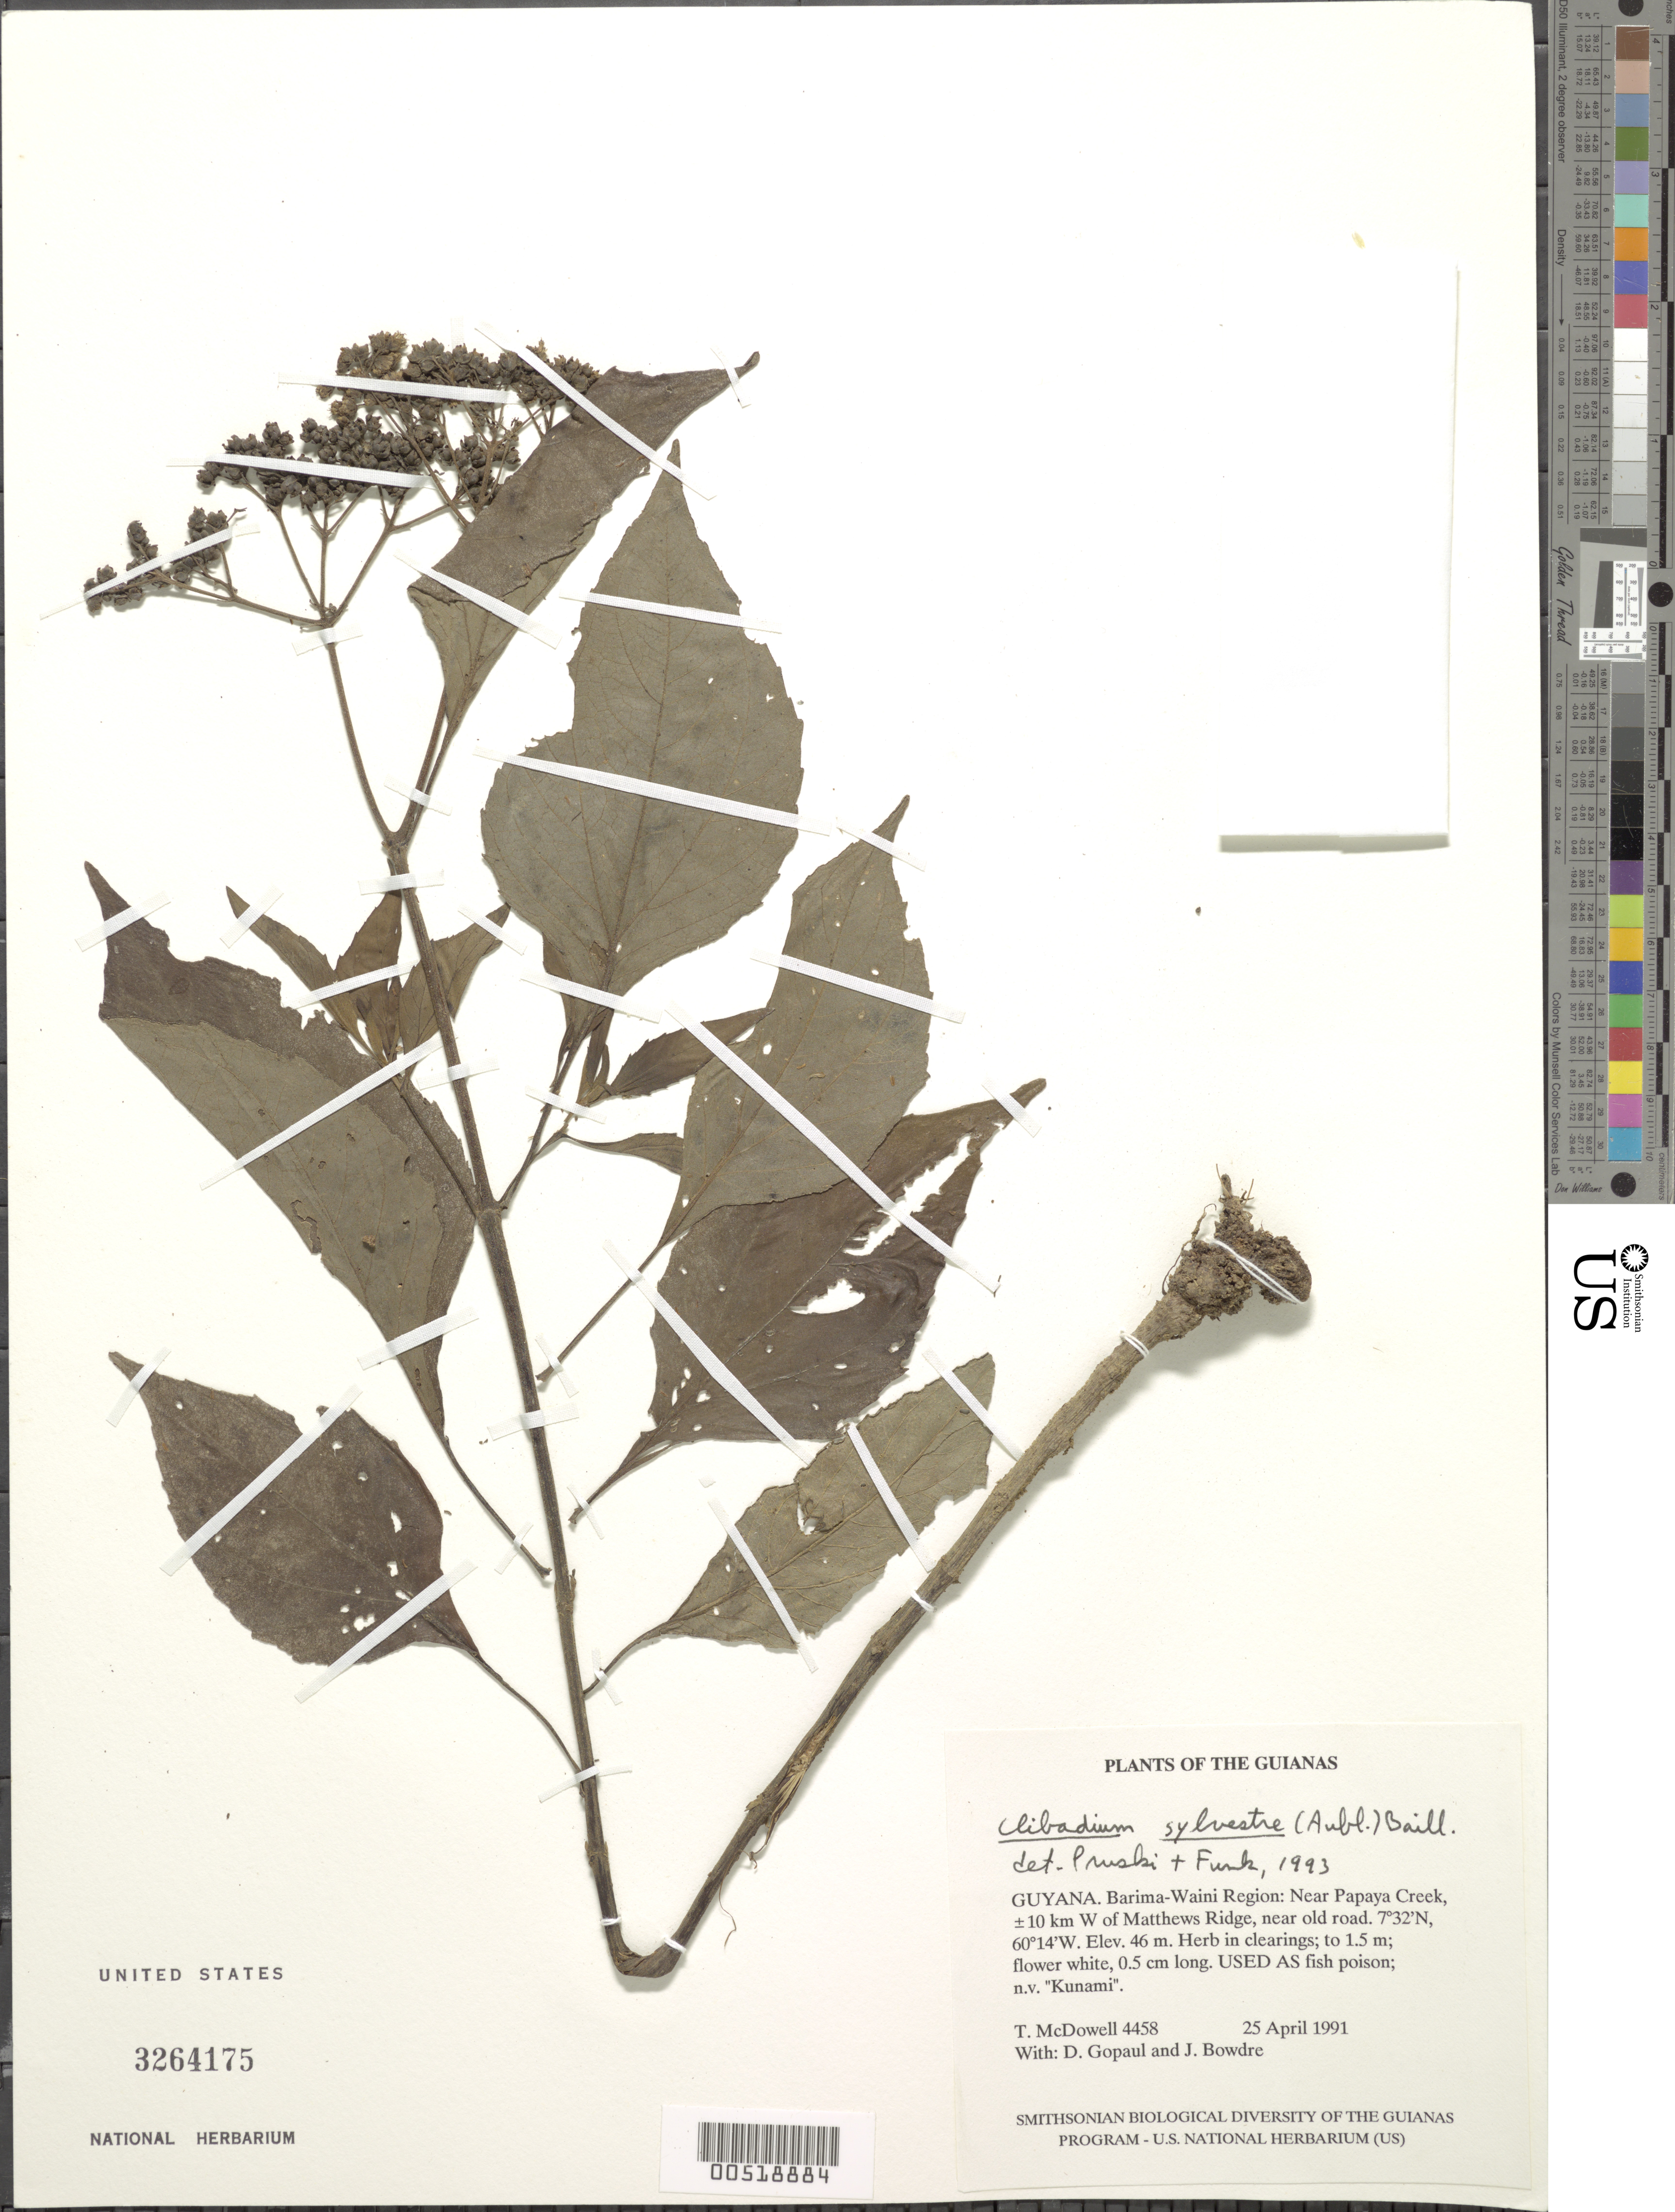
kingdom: Plantae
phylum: Tracheophyta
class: Magnoliopsida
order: Asterales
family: Asteraceae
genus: Clibadium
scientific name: Clibadium sylvestre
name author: (Aubl.) Baill.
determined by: Pruski, J. F.; Funk, V. A.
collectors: T. McDowell, D. Gopaul & J. Bowdre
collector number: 4458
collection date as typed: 25 April 1991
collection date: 1991-04-25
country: Guyana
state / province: Barima-Waini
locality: Near Papaya Creek, ±10 km W of Matthews Ridge, near old road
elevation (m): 46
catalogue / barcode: US 3264175